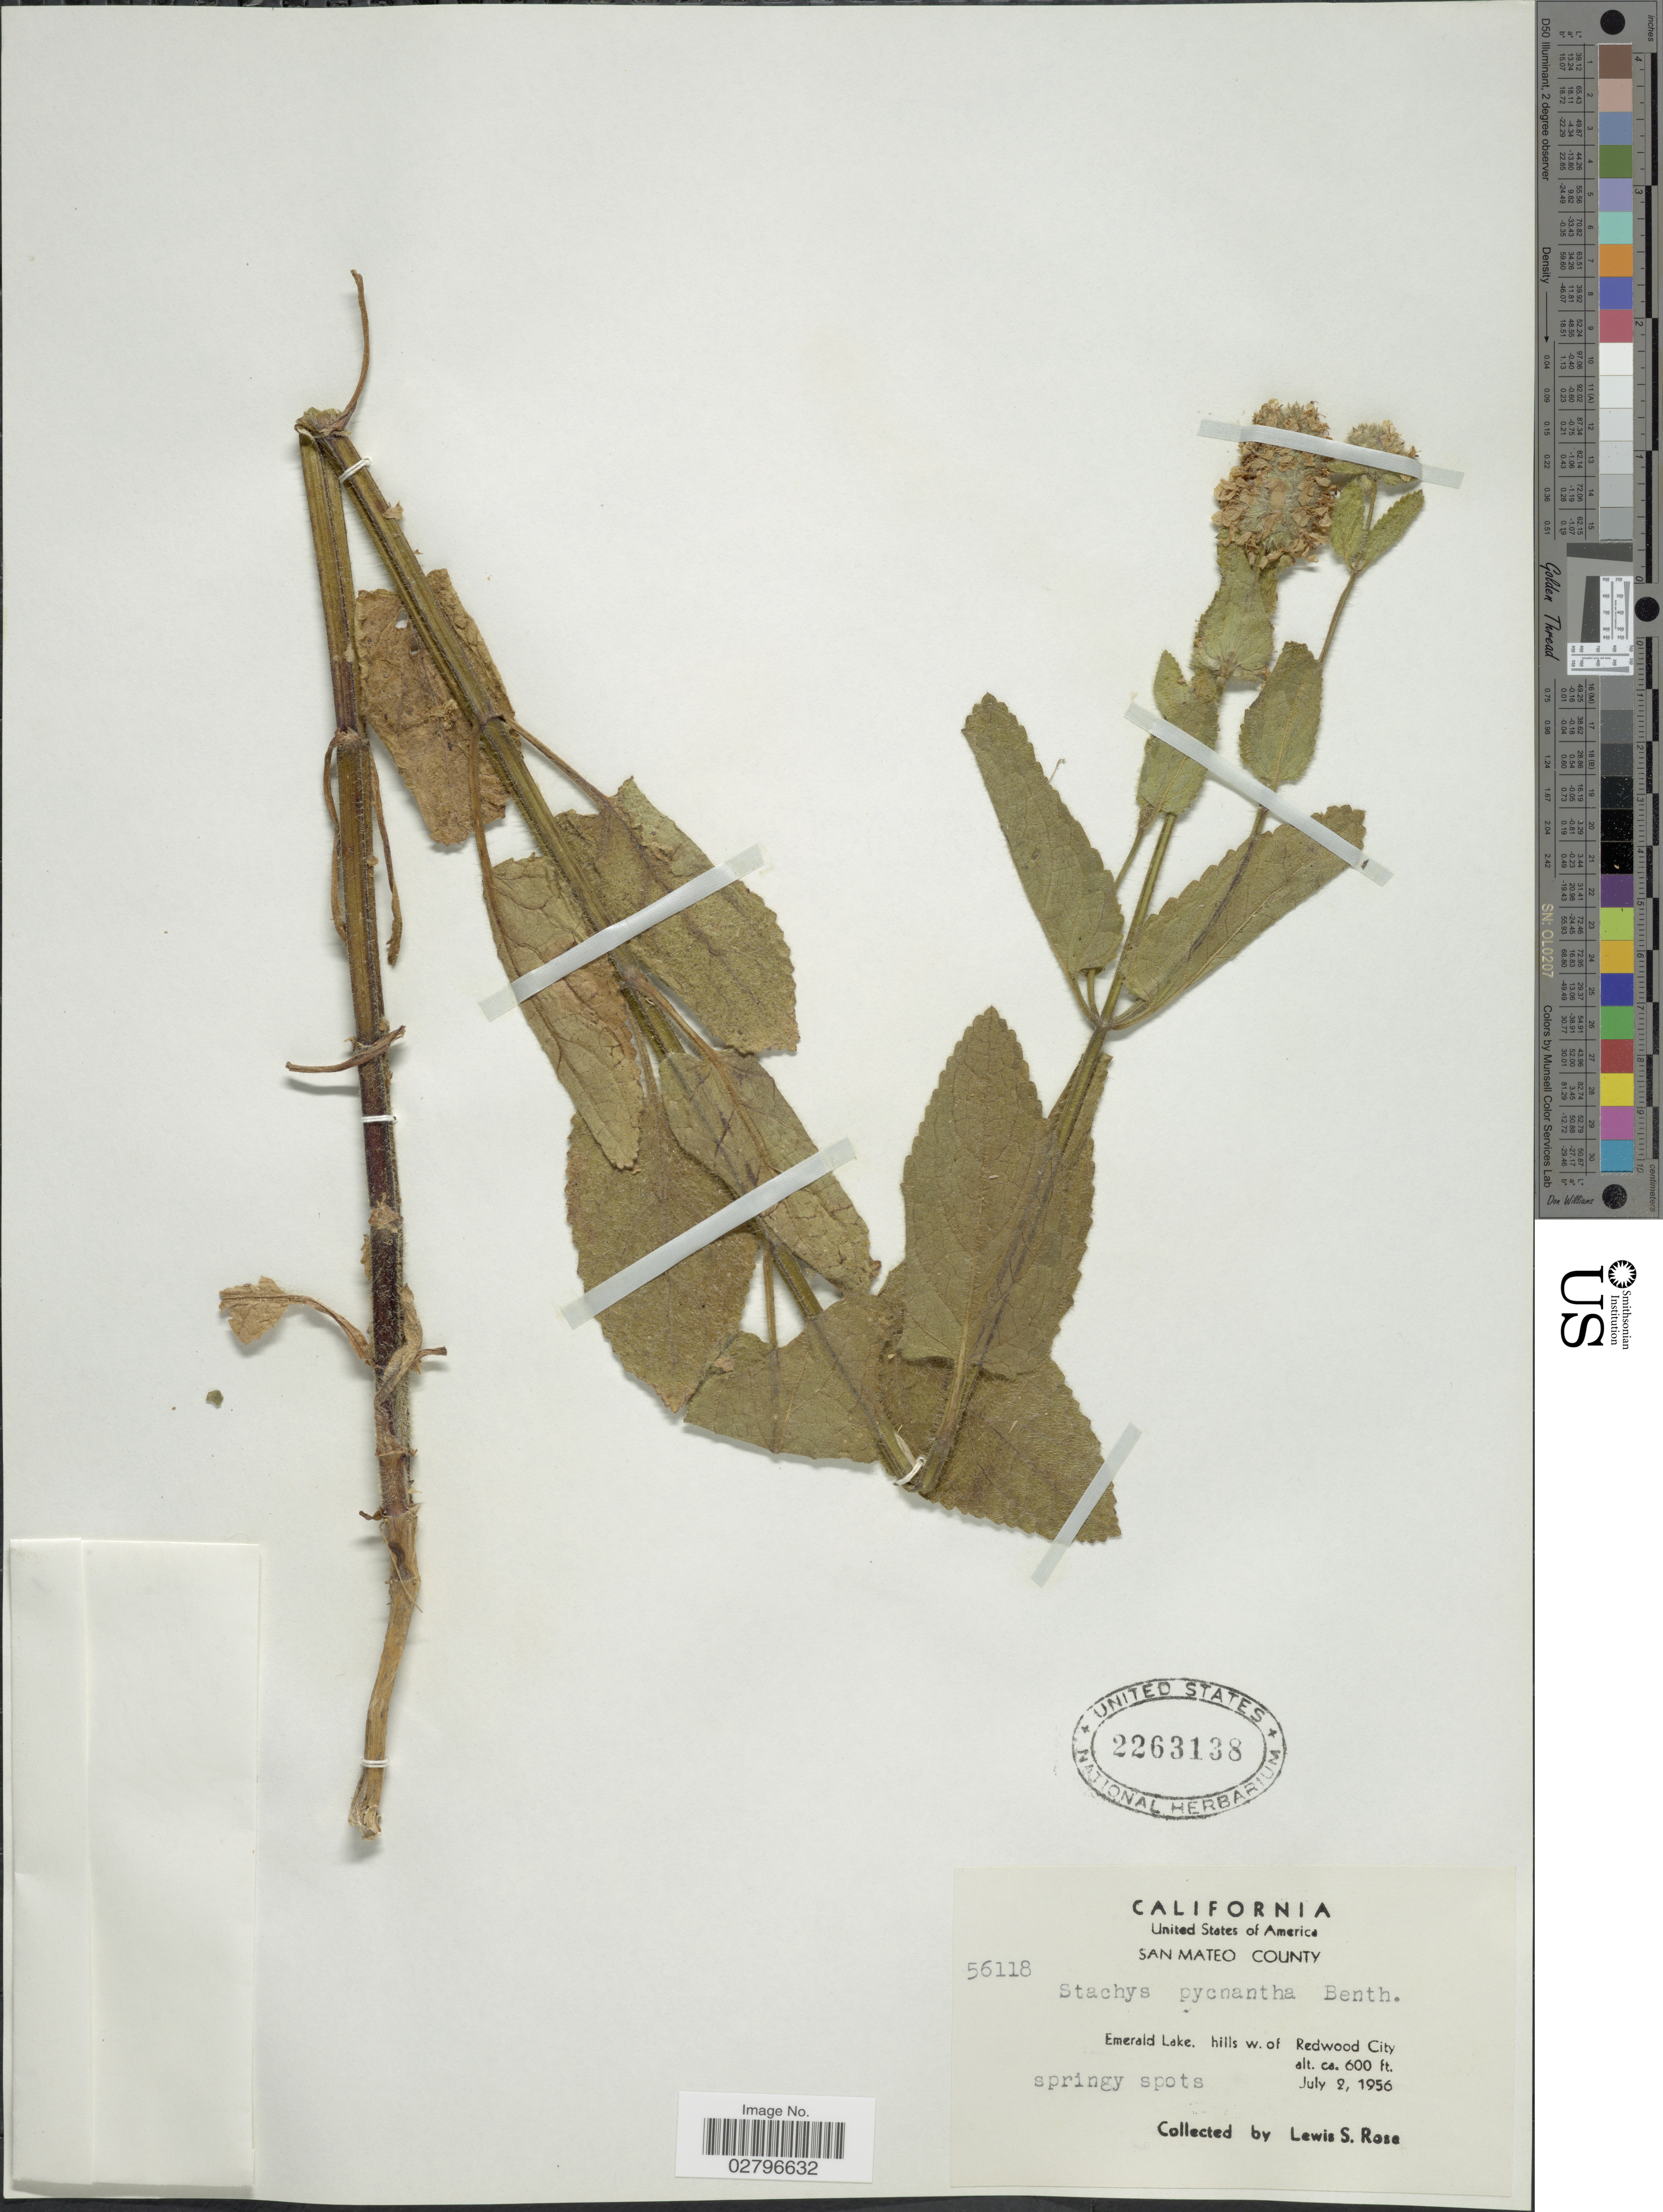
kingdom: Plantae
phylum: Tracheophyta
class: Magnoliopsida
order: Lamiales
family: Lamiaceae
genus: Stachys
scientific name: Stachys pycnantha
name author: Benth.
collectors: L. S. Rose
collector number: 56118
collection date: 1956-07-02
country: United States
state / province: California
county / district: San Mateo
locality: San Mateo County. Emerald Lake, hills w. of Redwood City.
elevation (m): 183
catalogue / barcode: US 2263138